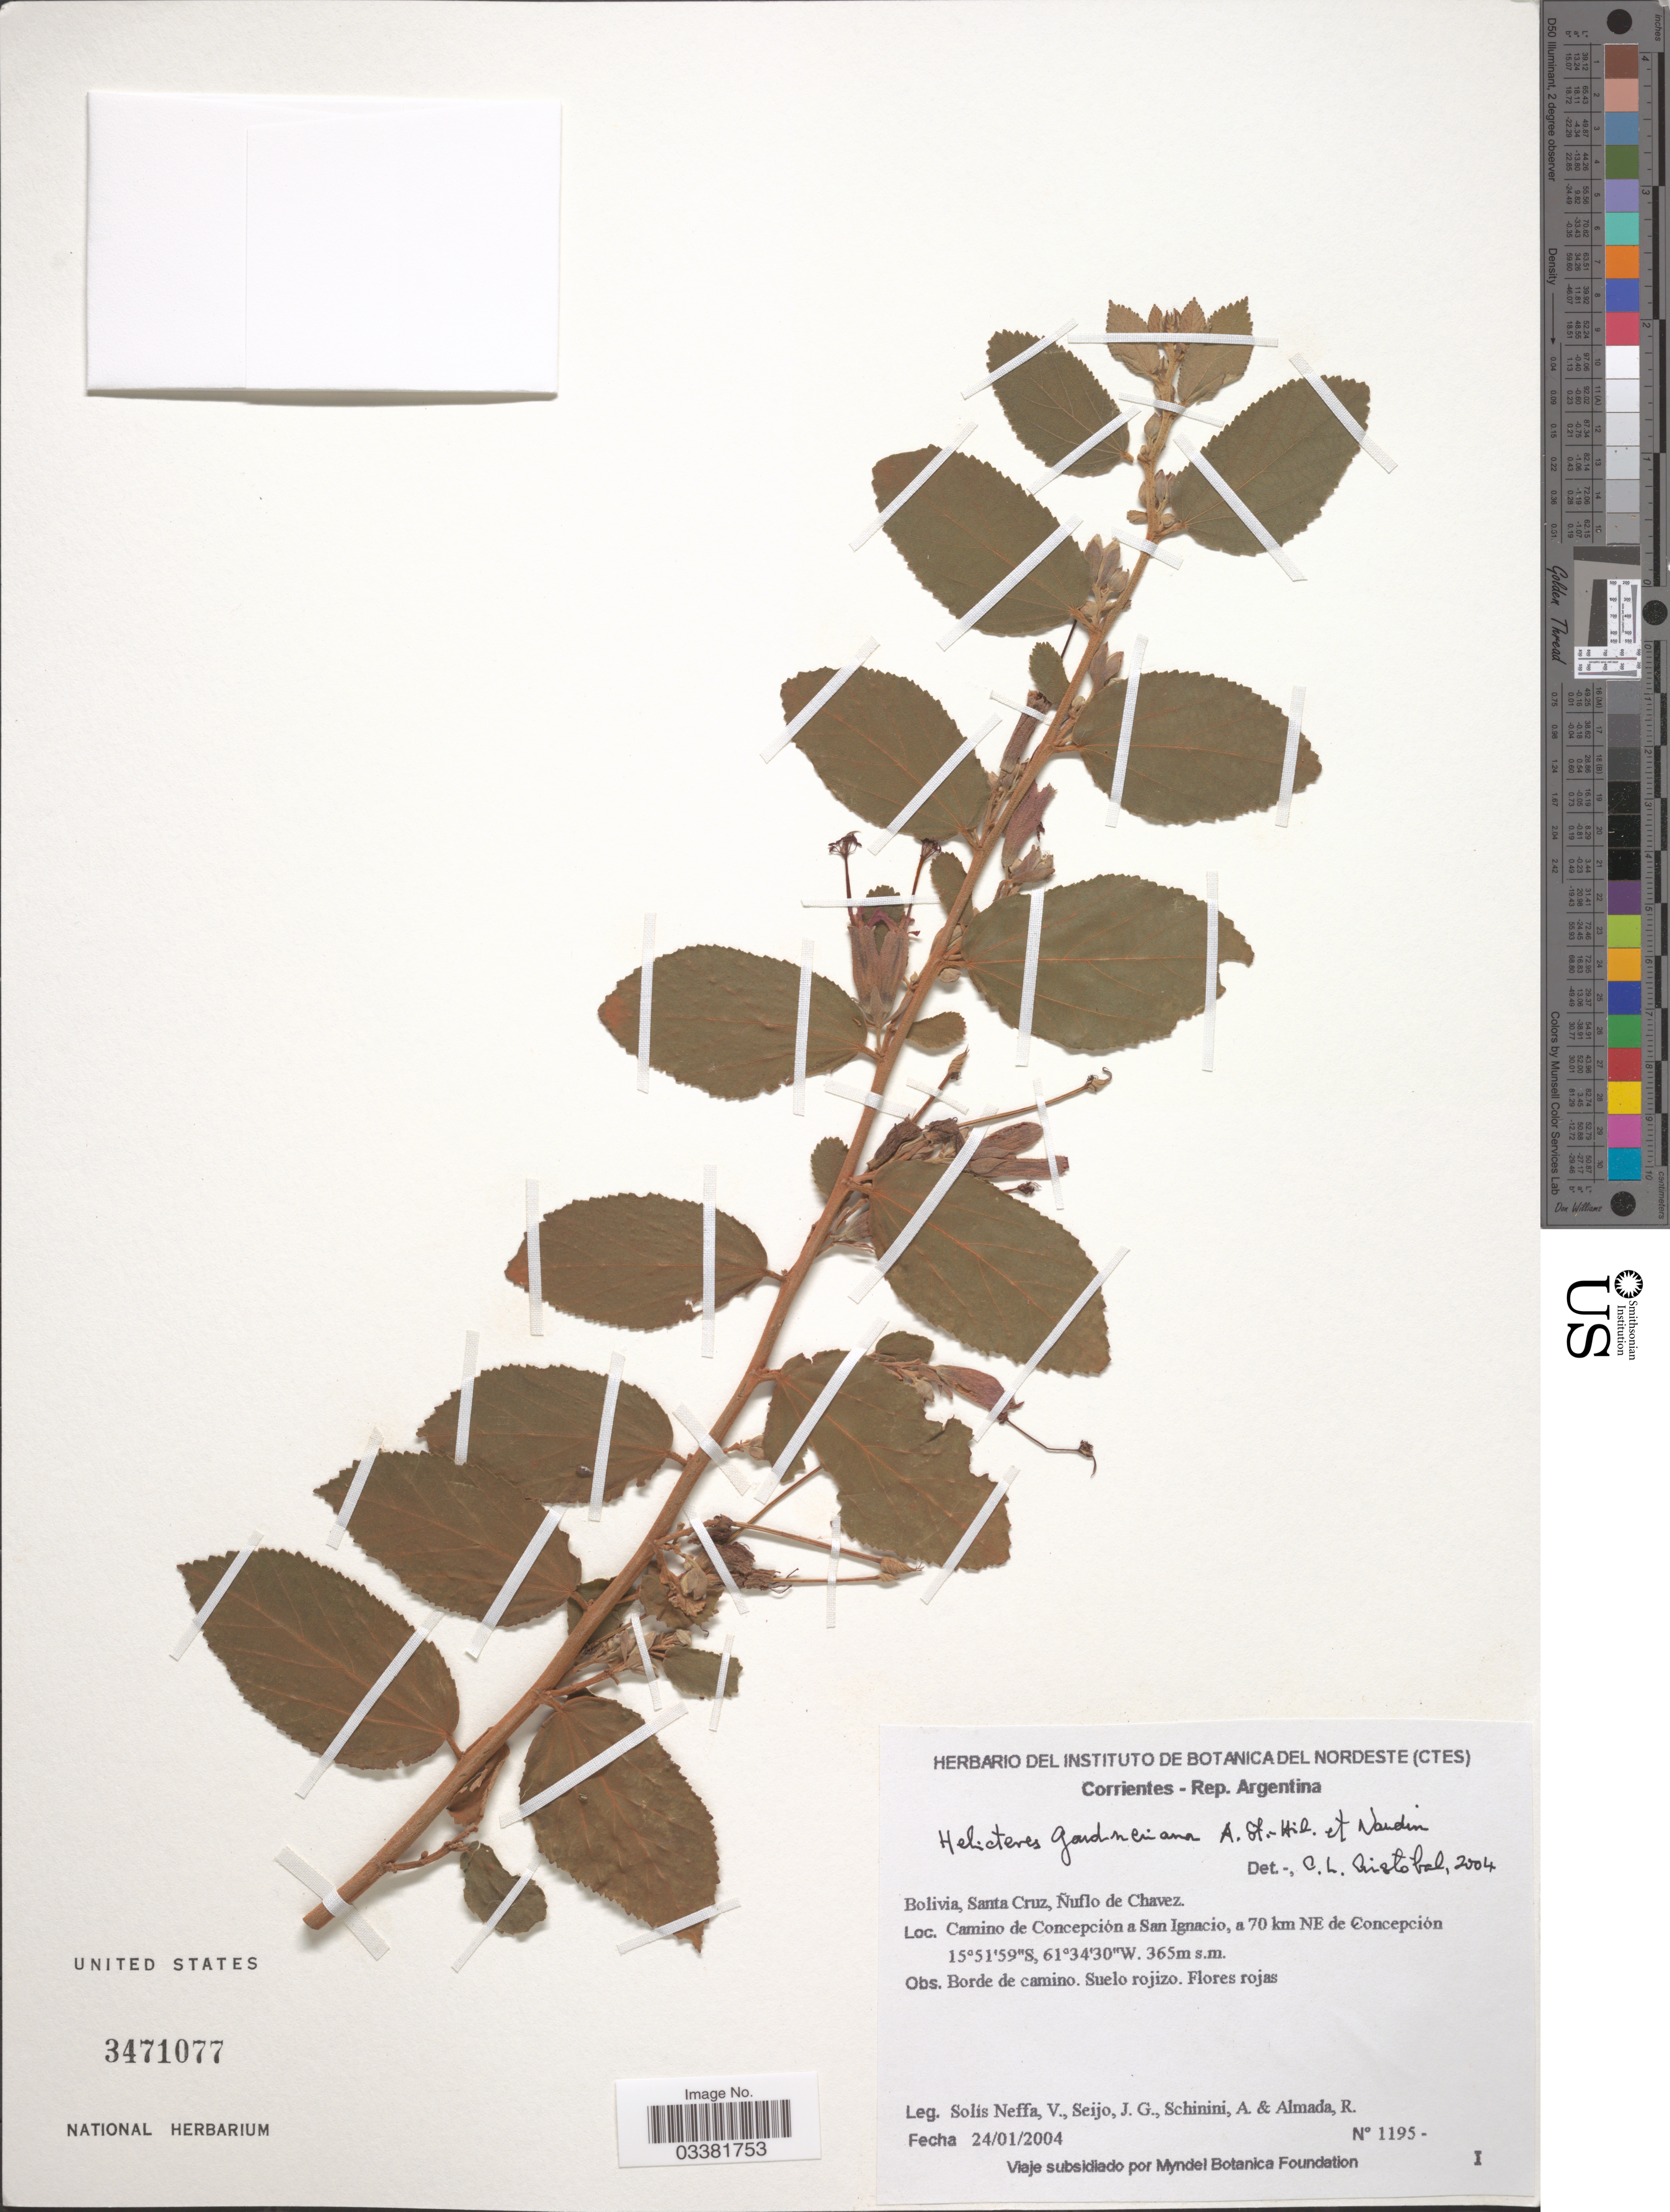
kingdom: Plantae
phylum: Tracheophyta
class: Magnoliopsida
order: Malvales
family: Malvaceae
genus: Helicteres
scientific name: Helicteres gardneriana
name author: A. St.-Hil. & Naudin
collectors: V. Solis Neffa, J. Seijo, A. Schinini & R. Almada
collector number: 1195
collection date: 2004-01-24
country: Bolivia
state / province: Santa Cruz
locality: Ñuflo de Chavez. Camino de Concepción a San Ignacio, a 70 km NE de Concepción. Borde de camino. Suelo rojizo.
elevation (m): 365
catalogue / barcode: US 3471077